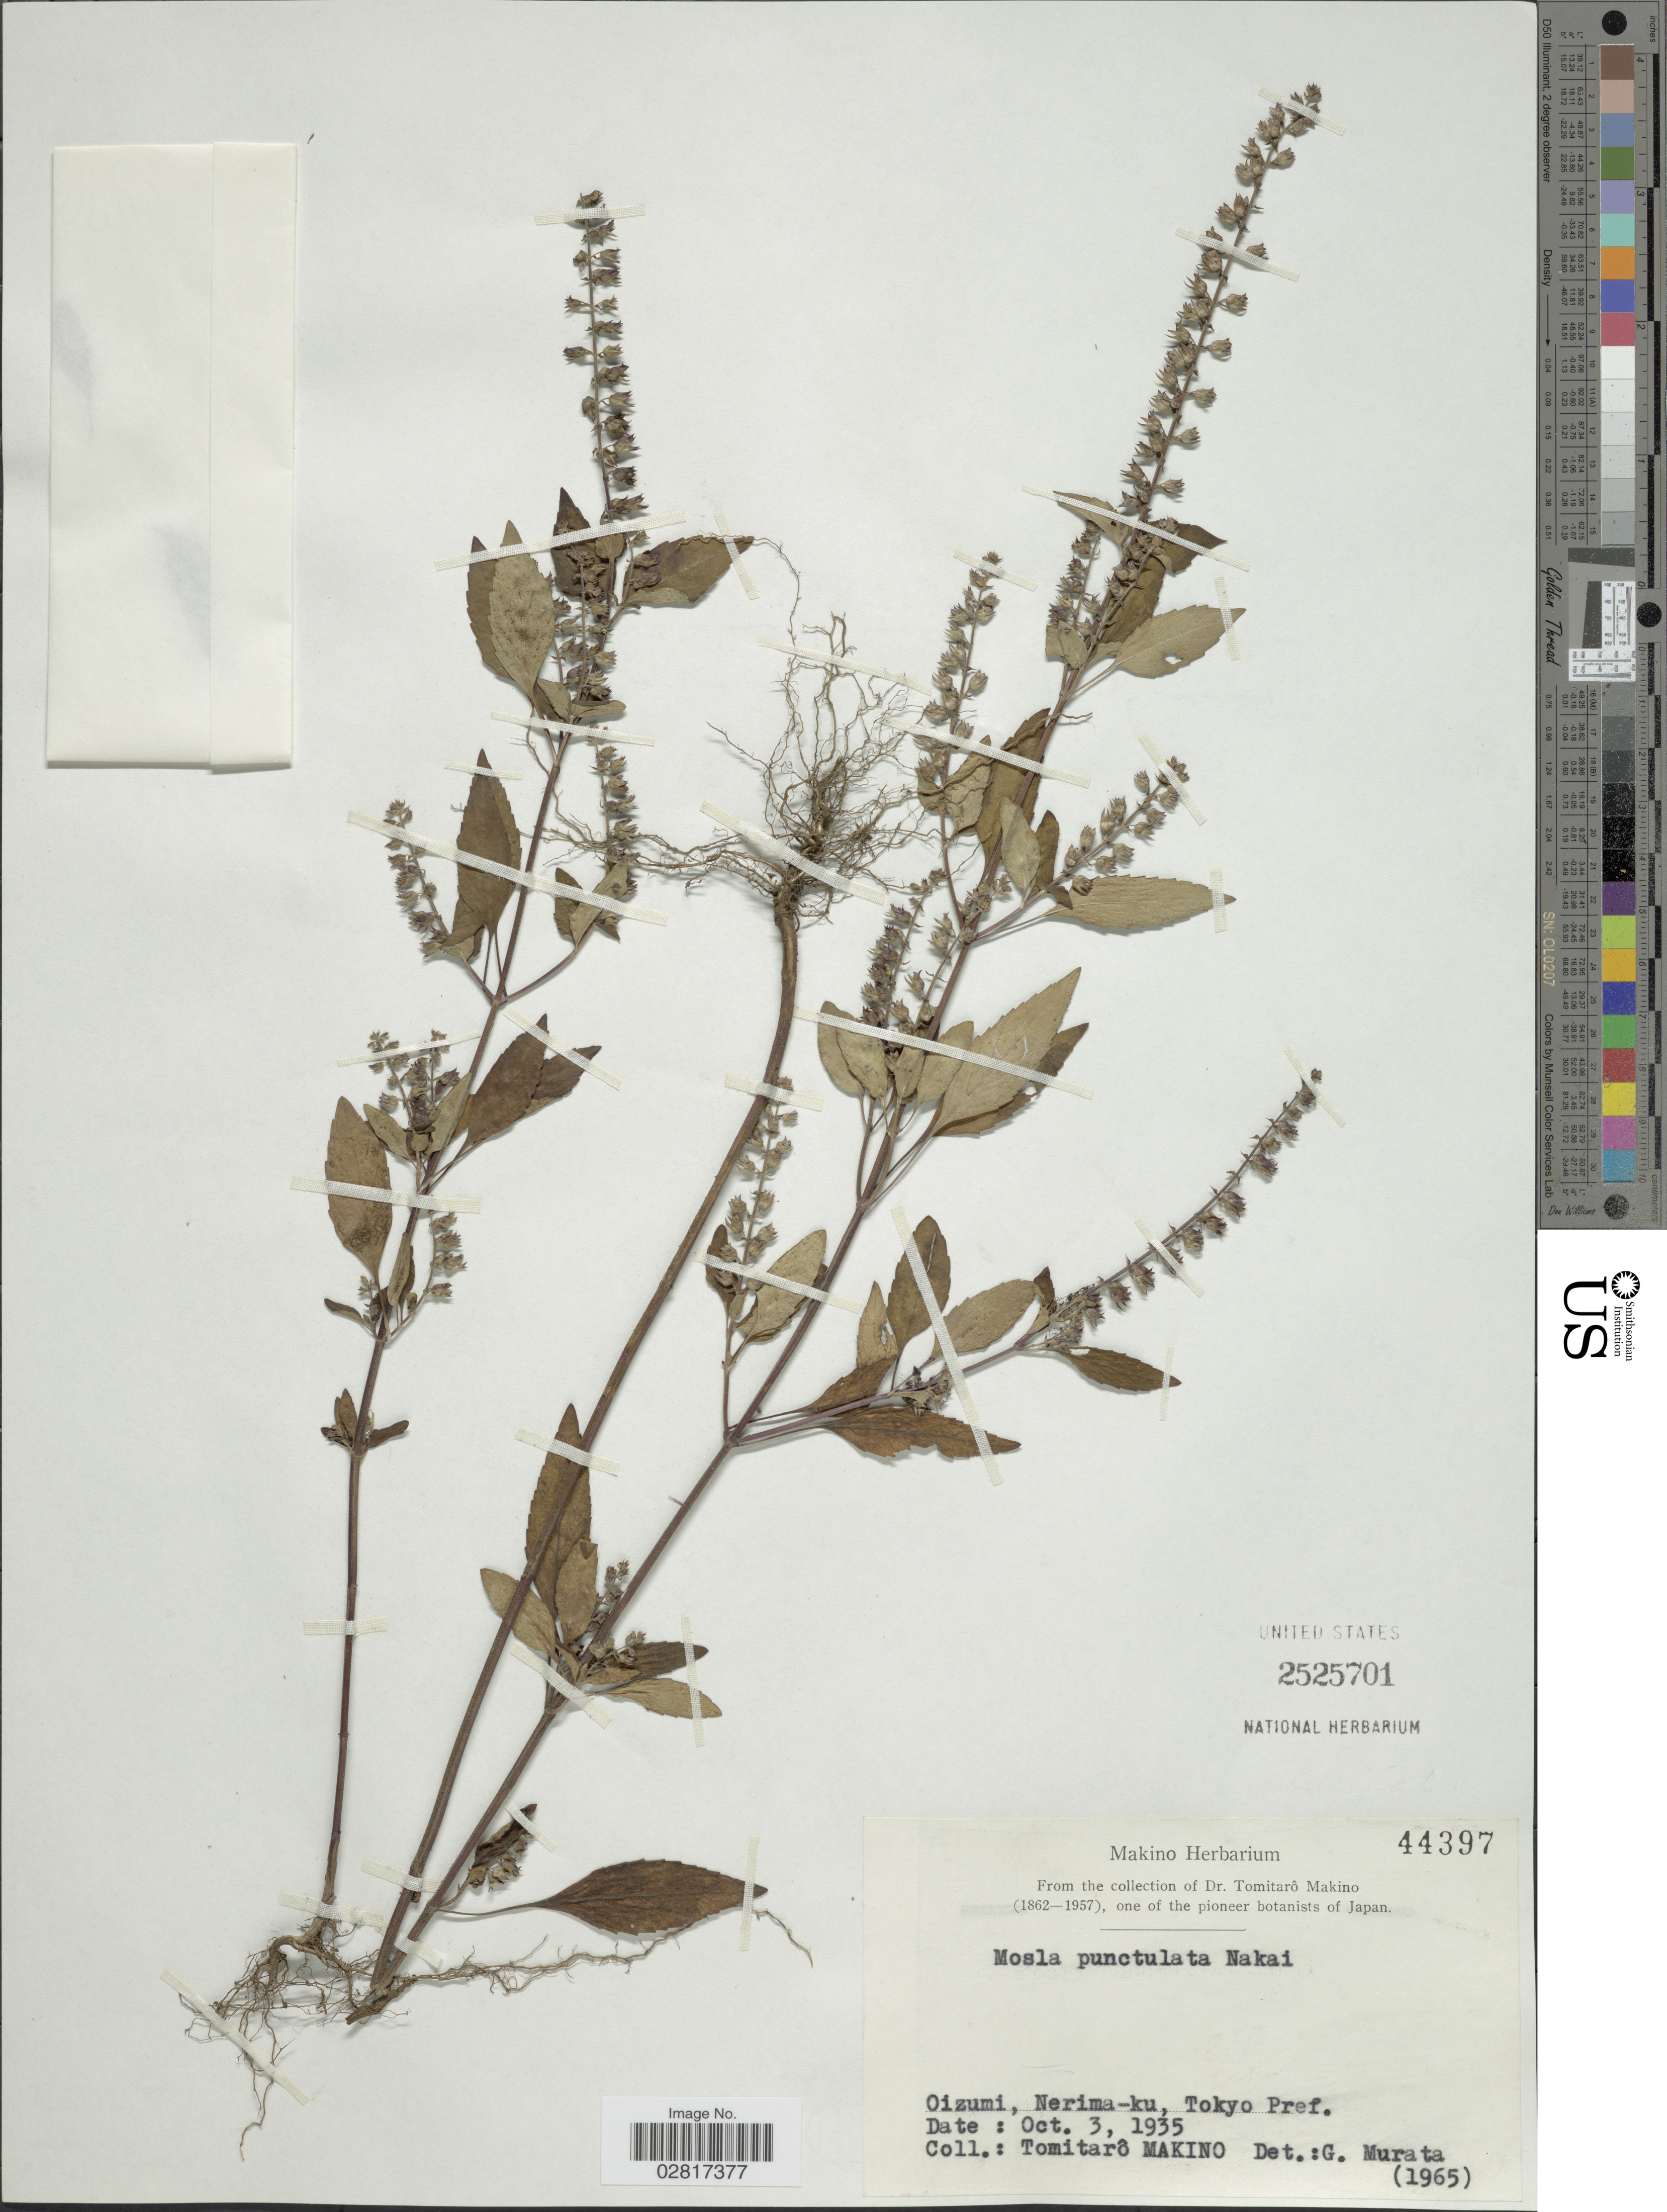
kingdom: Plantae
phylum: Tracheophyta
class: Magnoliopsida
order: Lamiales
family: Lamiaceae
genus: Mosla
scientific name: Mosla scabra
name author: (Thunb.) C.Y. Wu & H.W. Li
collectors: T. Makino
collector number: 44397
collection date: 1935-10-03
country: Japan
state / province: Tokyo, Federal City of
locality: Oizumi, Nerima-ku. Tokyo Pref.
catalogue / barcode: US 2525701